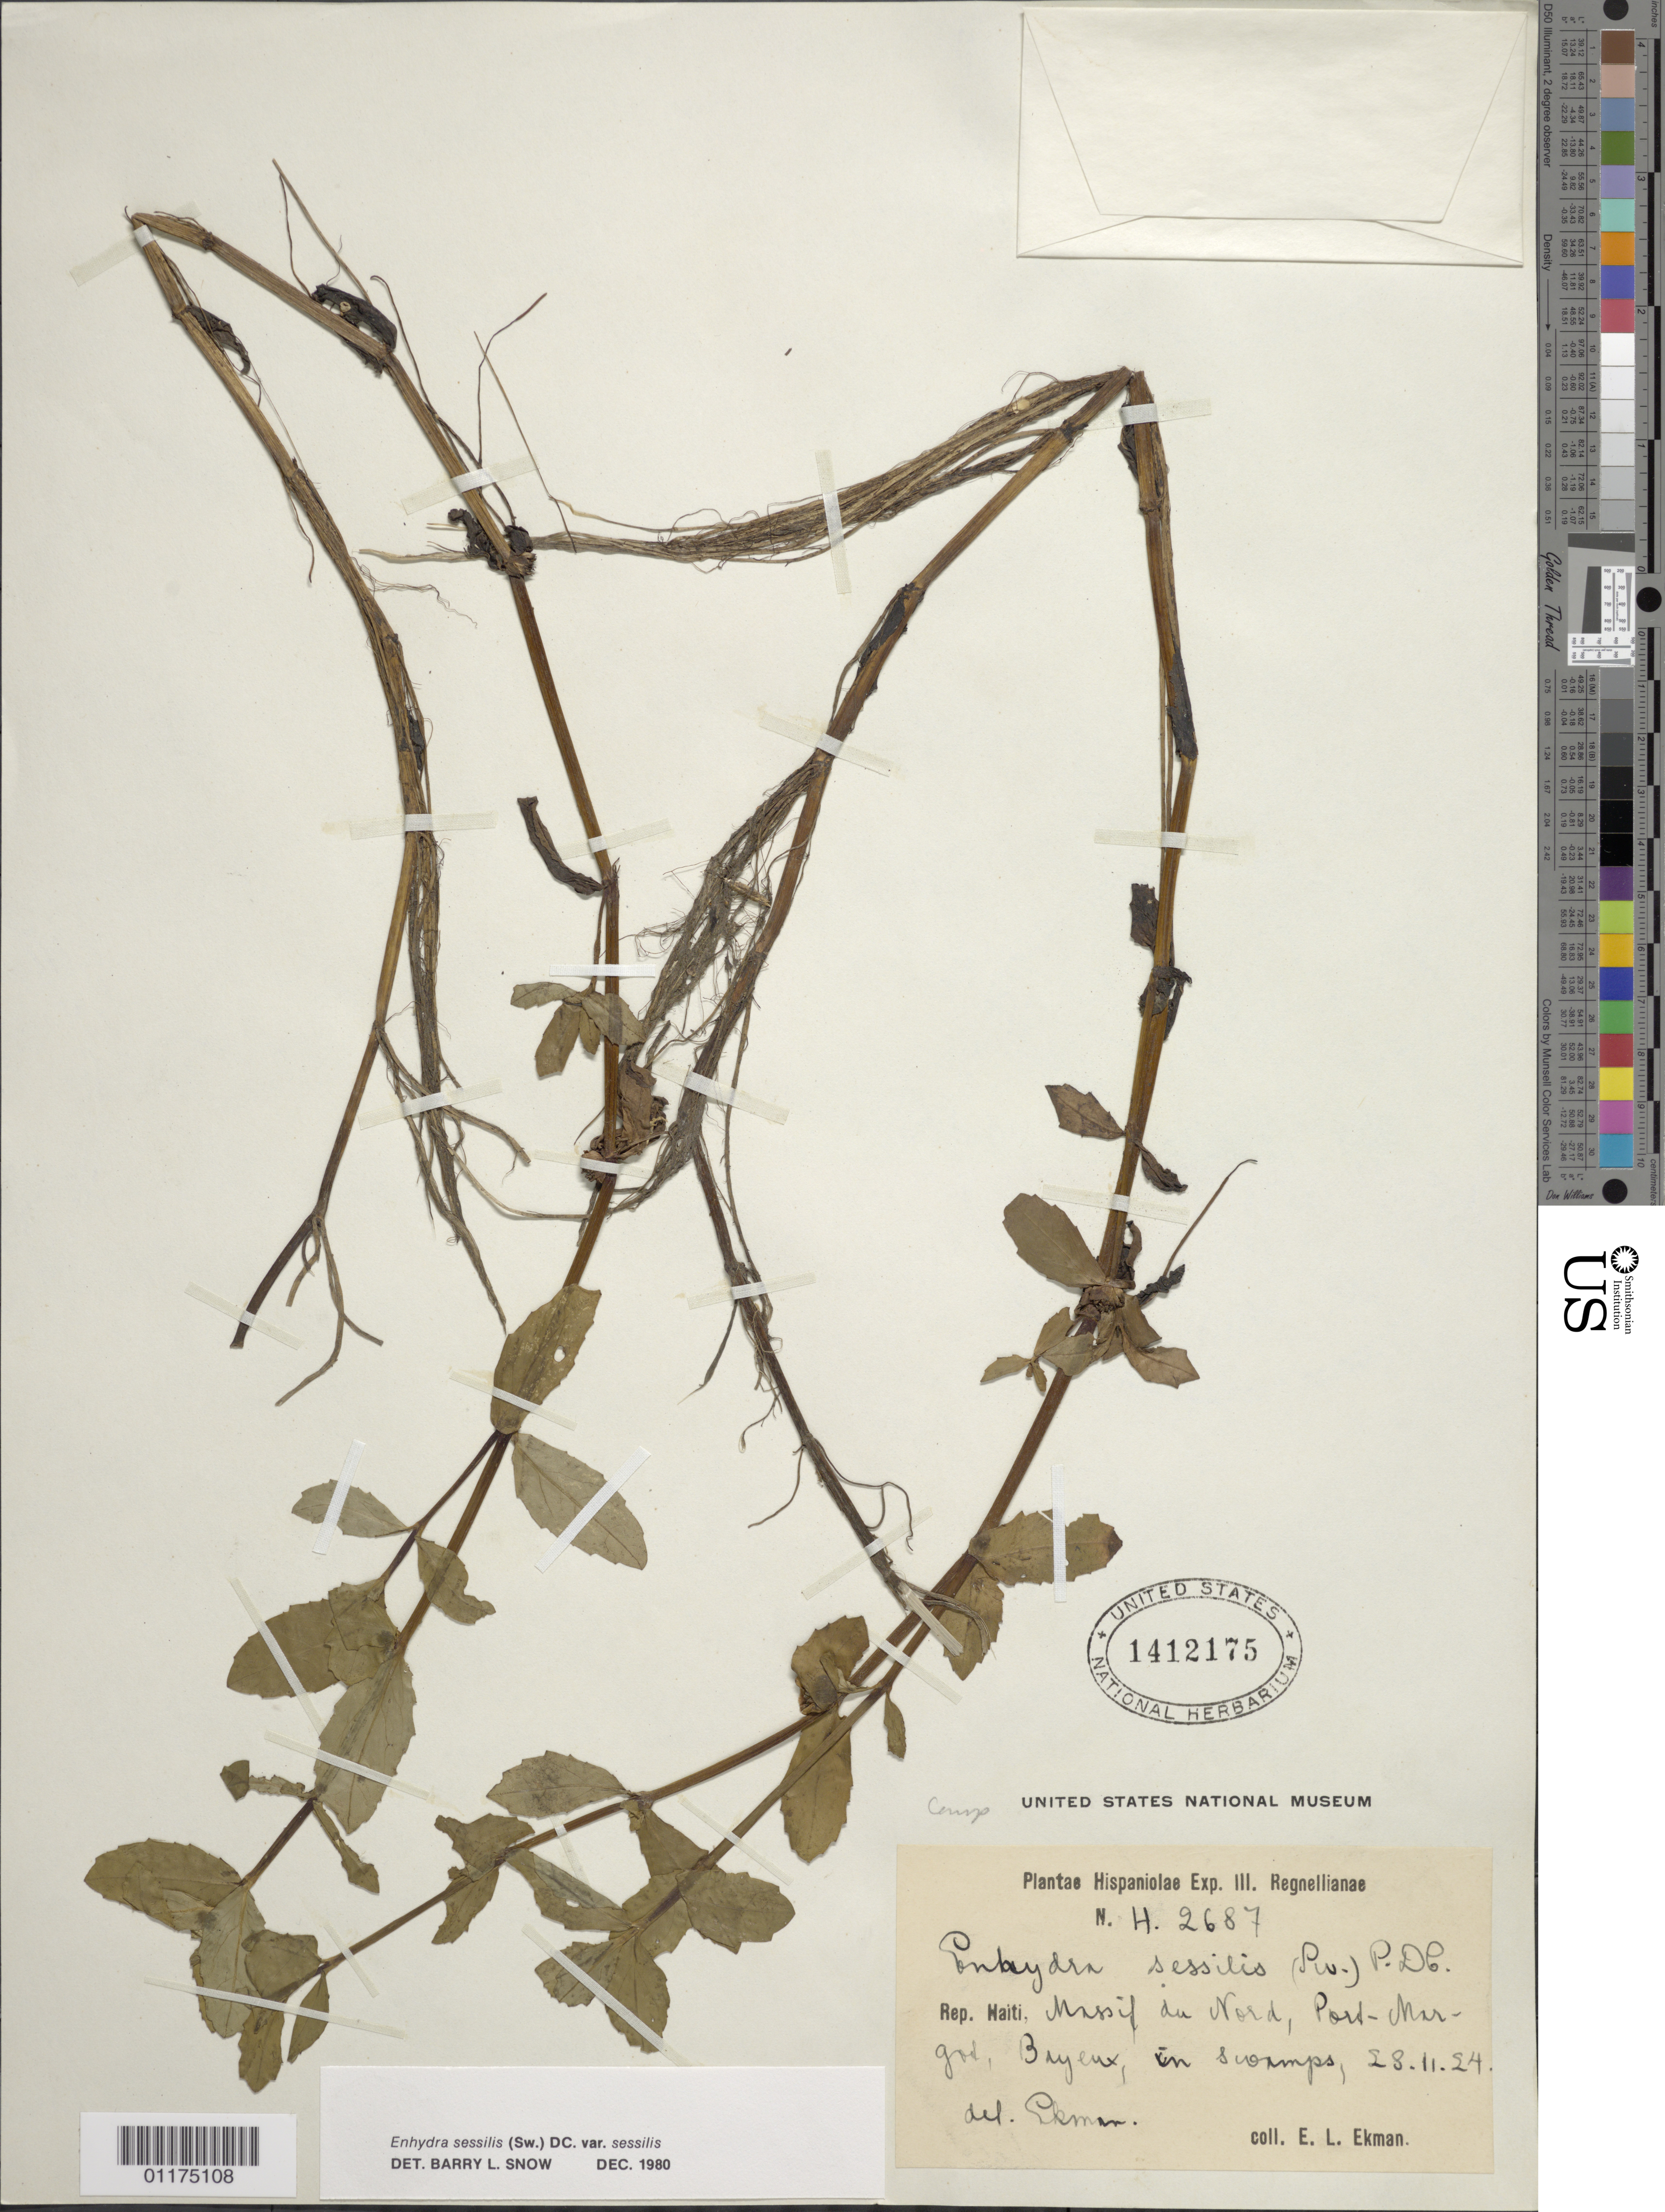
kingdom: Plantae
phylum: Tracheophyta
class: Magnoliopsida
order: Asterales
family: Asteraceae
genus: Enhydra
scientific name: Enhydra sessilis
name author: (Sw.) DC.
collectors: E. L. Ekman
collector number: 2687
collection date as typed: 28 Nov 1924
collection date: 1924-11-28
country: Haiti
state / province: Nord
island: Hispaniola I.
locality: Prod-Margol, Bayuex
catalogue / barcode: US 1412175